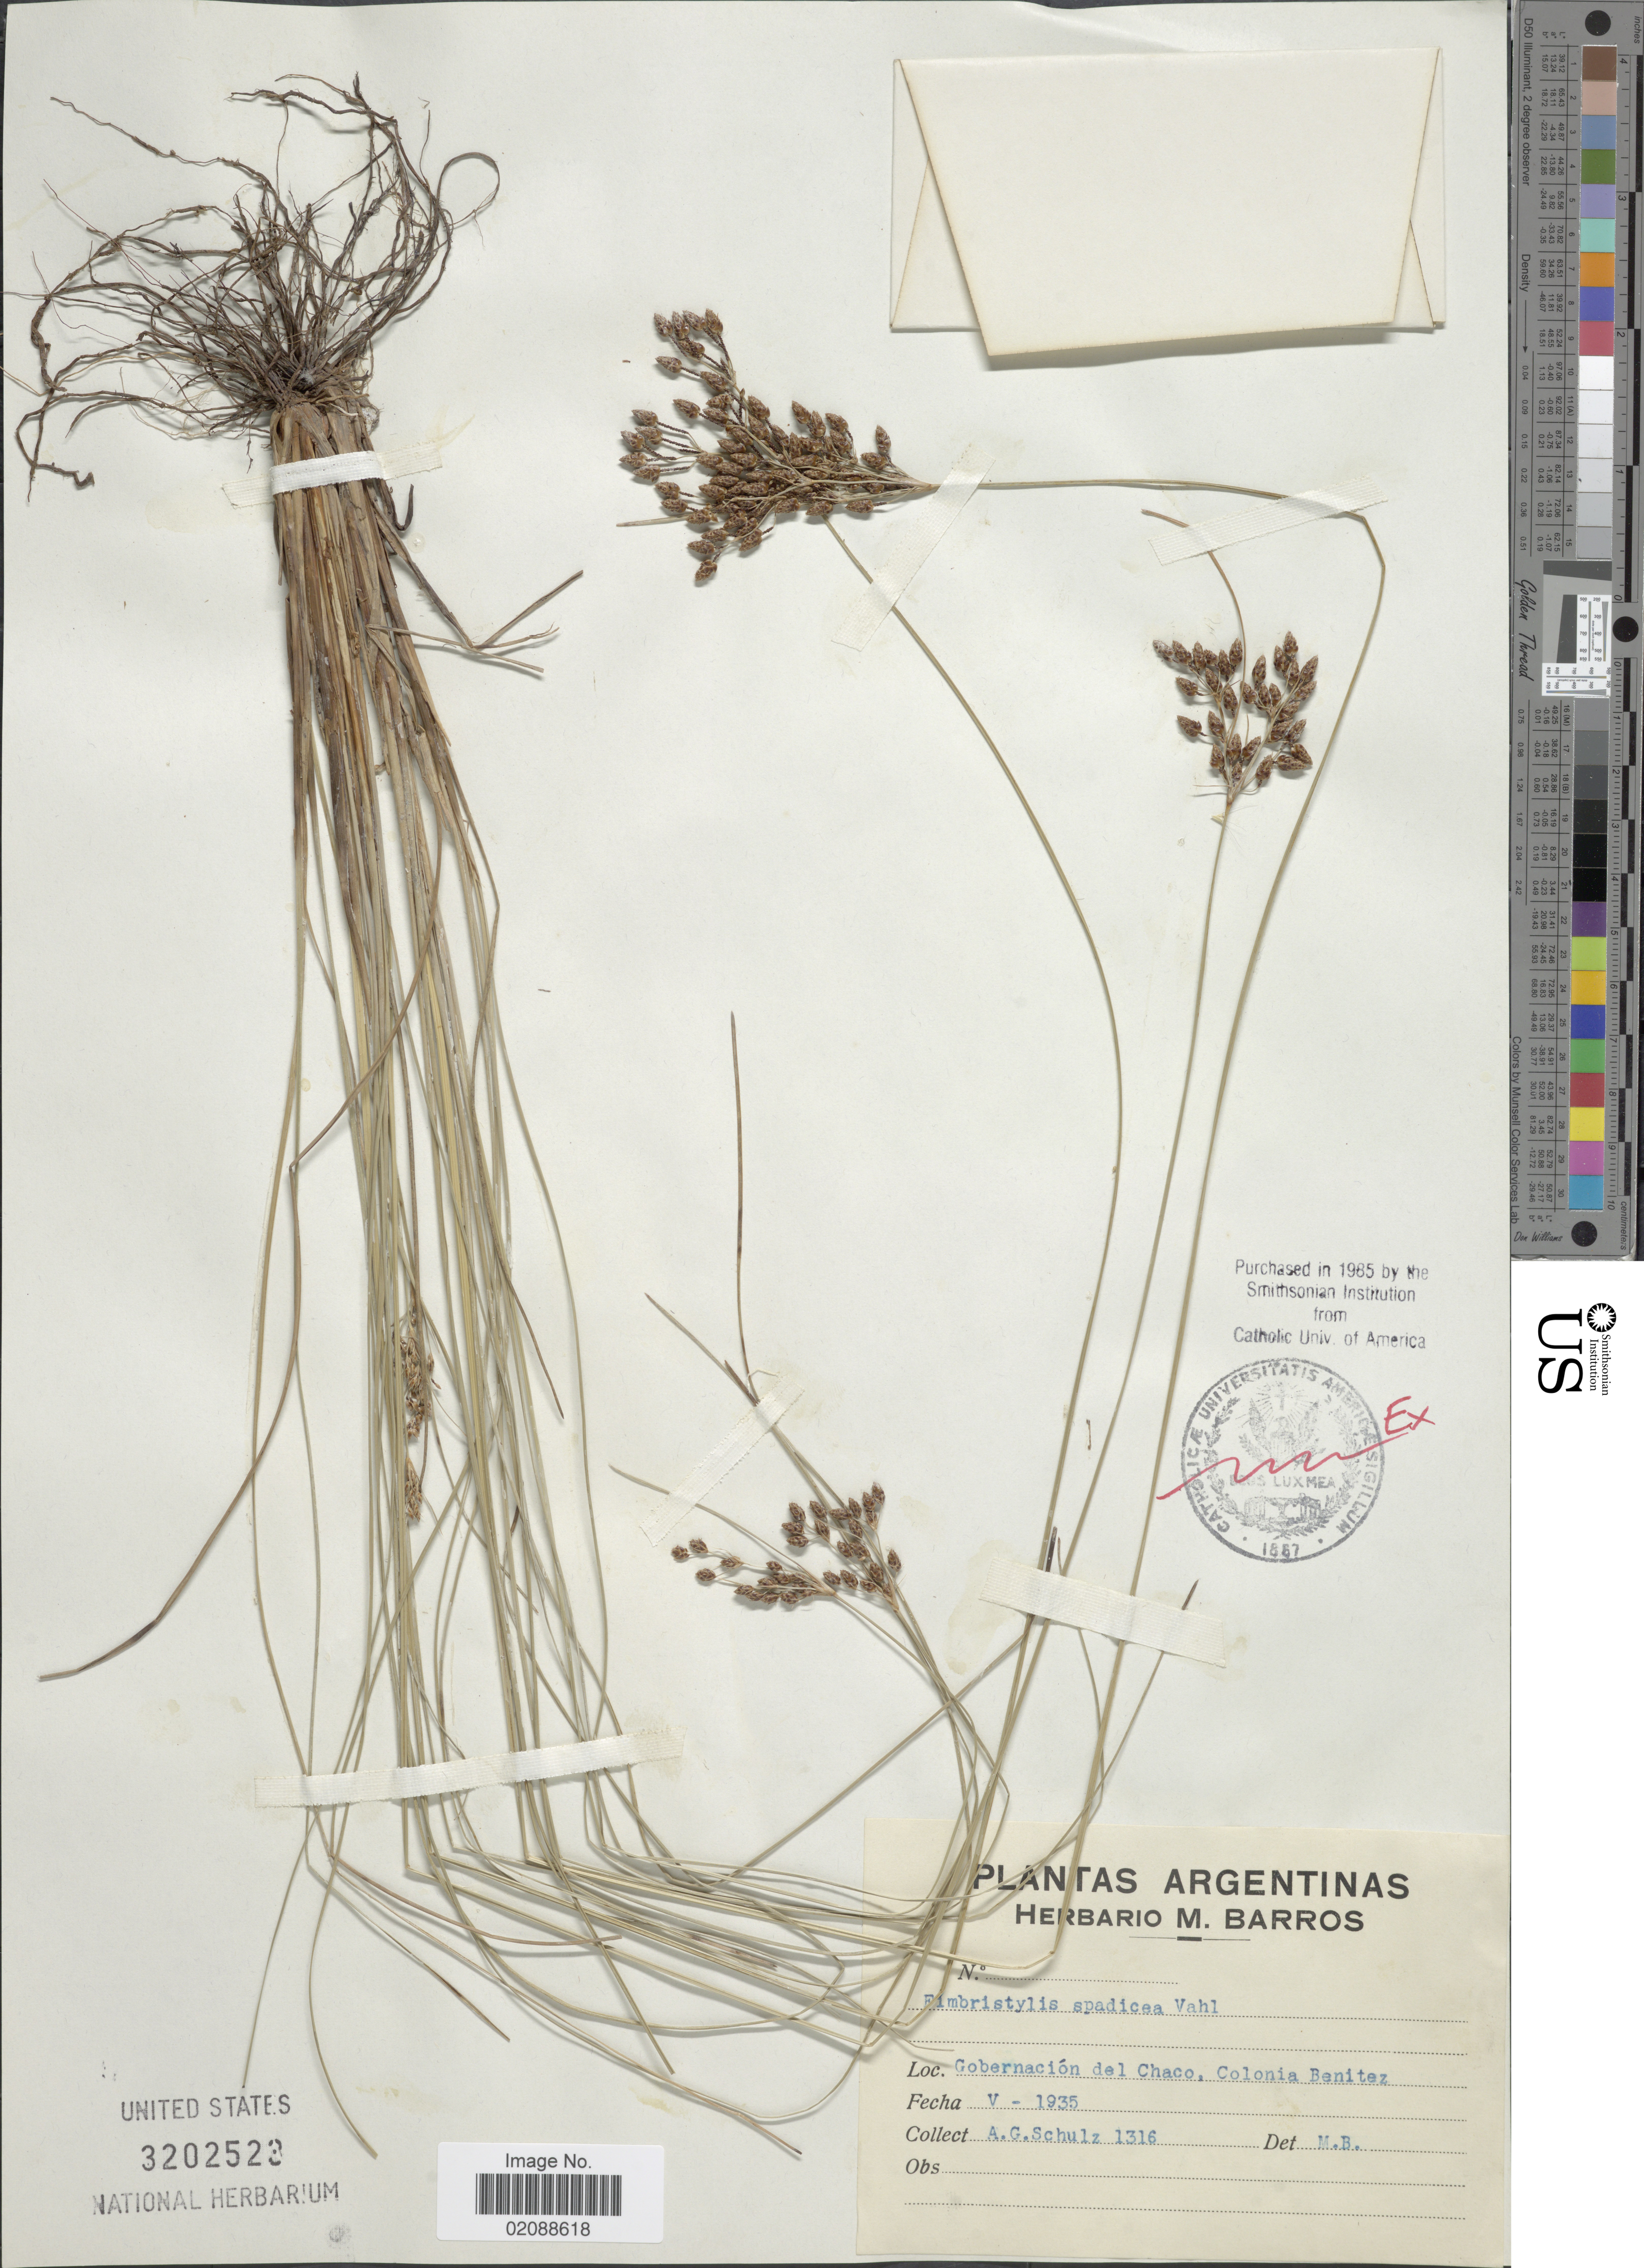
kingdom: Plantae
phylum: Tracheophyta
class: Liliopsida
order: Poales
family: Cyperaceae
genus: Fimbristylis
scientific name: Fimbristylis spadicea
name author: (L.) Vahl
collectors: A. G. Schulz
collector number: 1316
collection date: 1935-05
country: Argentina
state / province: Chaco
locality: Gobernacion del Chaco, Colonia Benitez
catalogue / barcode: US 3202523